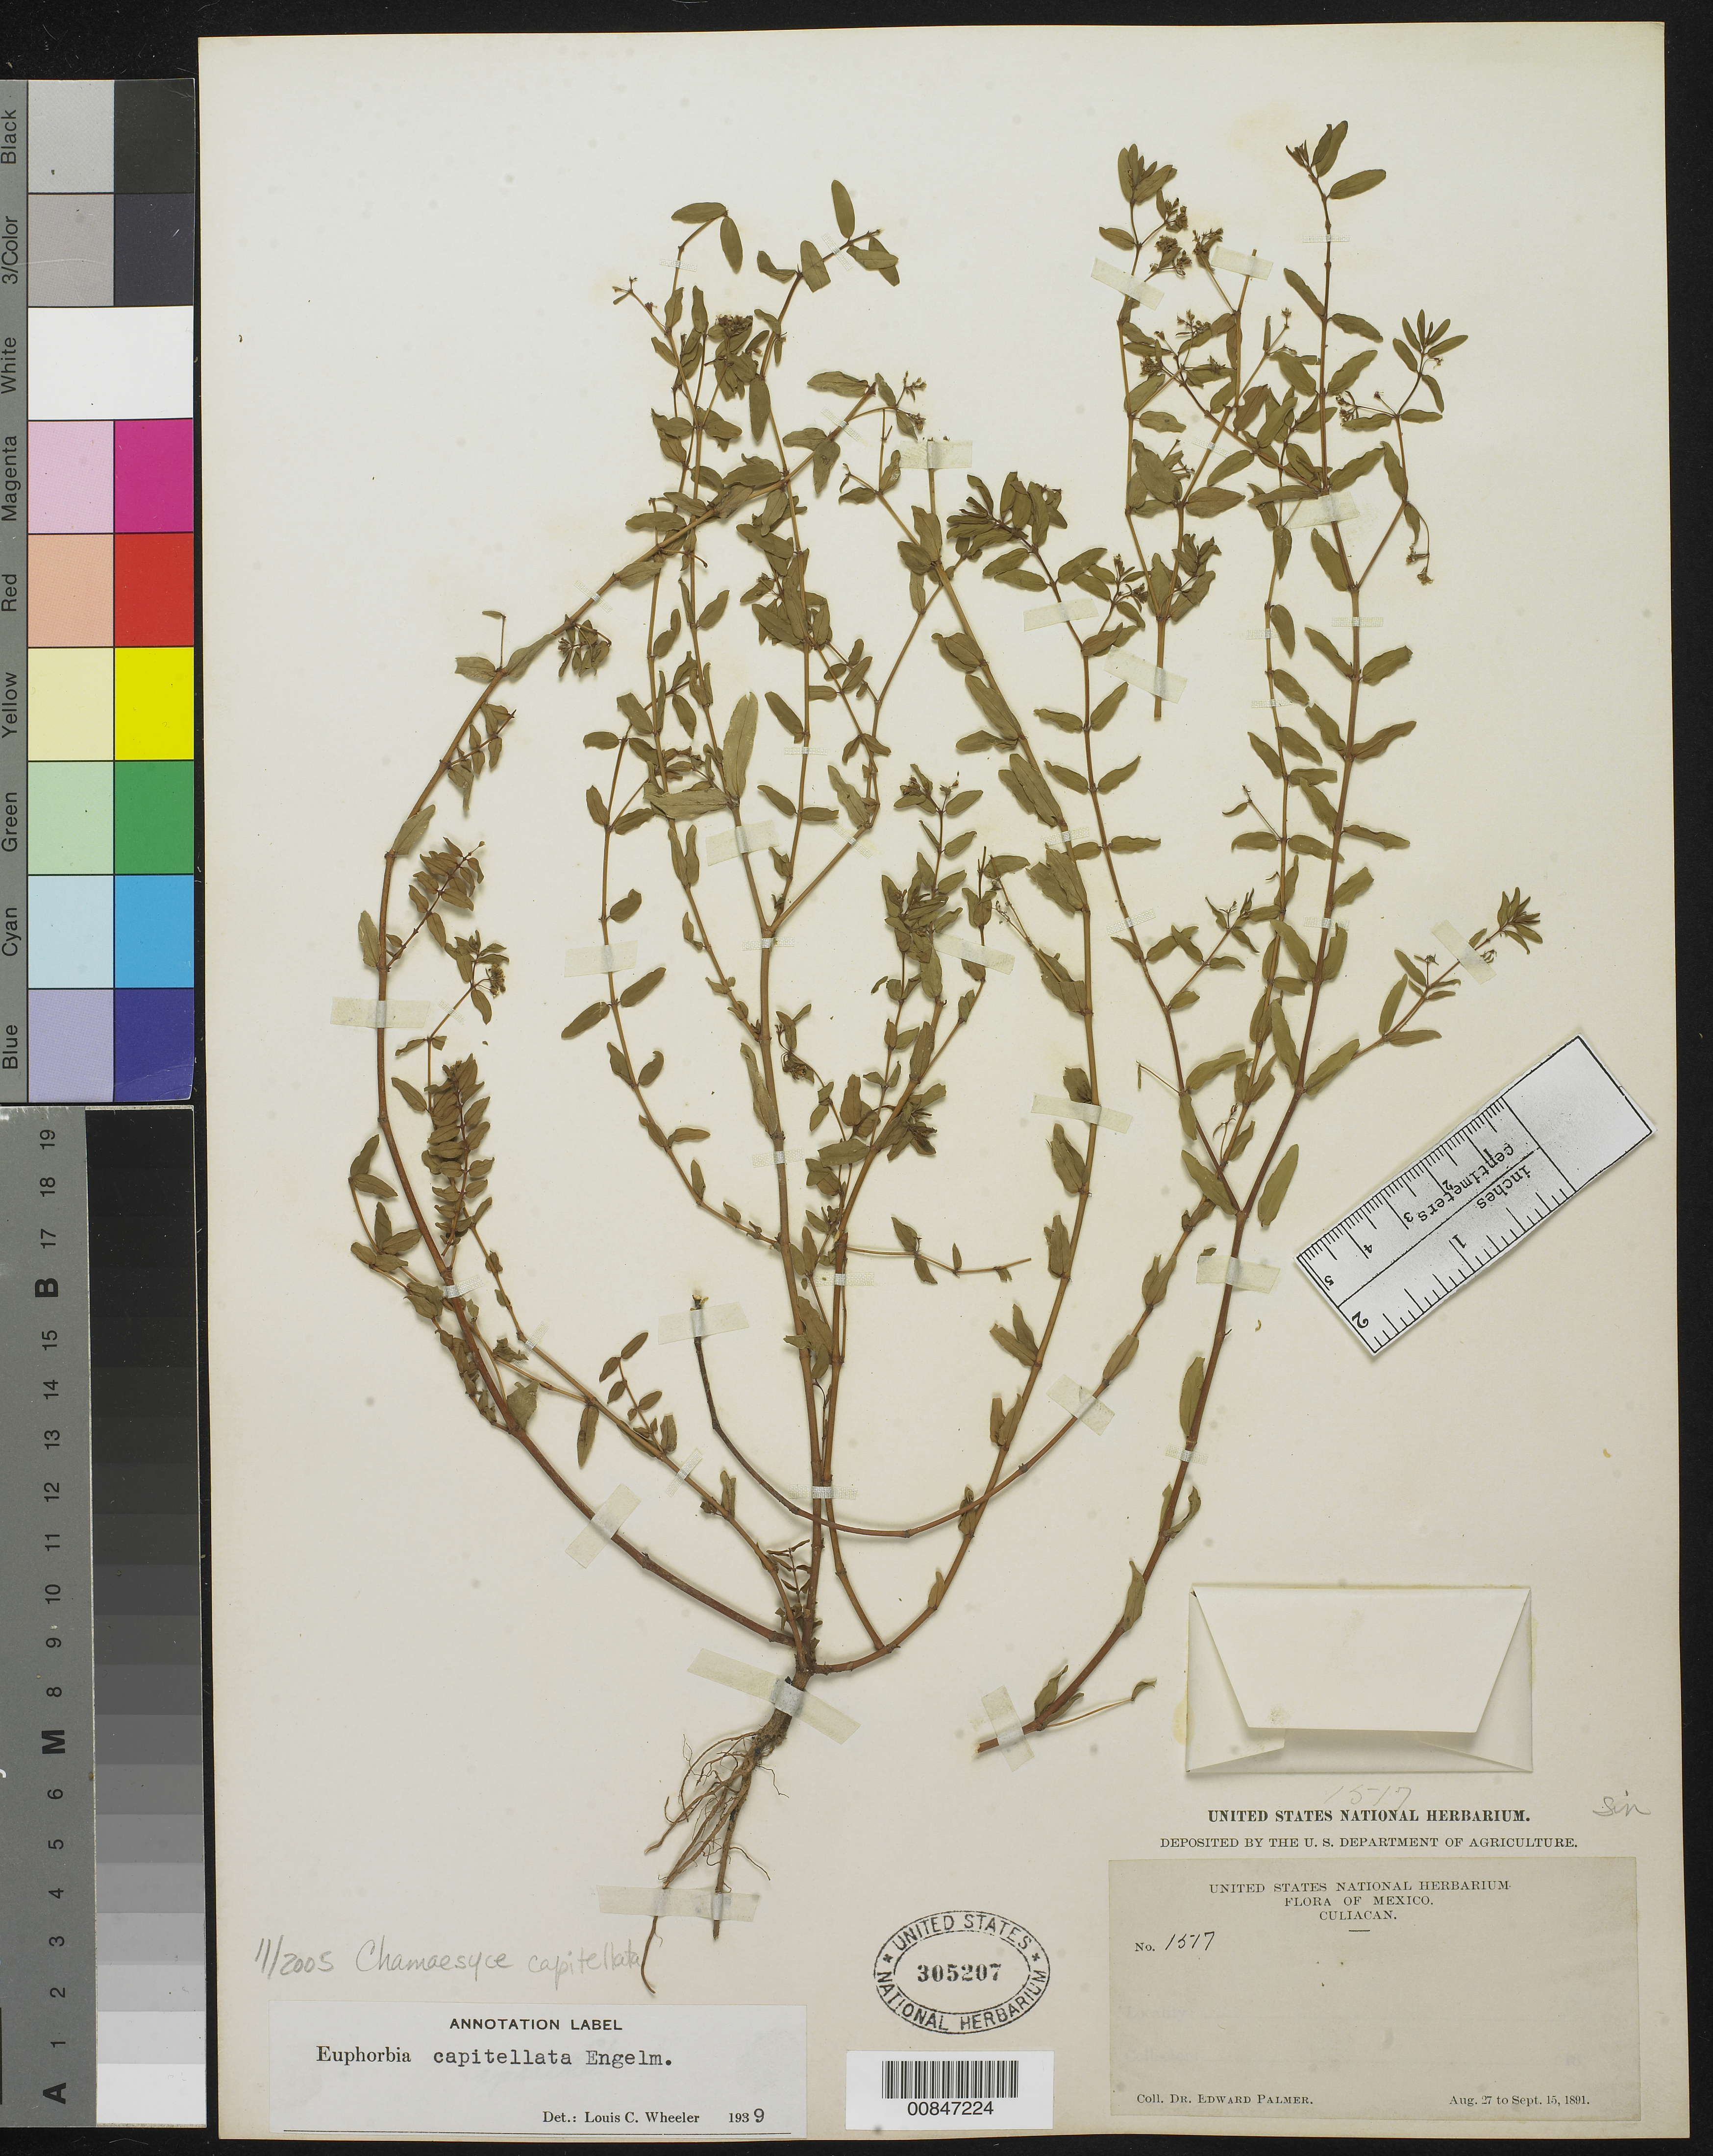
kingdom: Plantae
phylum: Tracheophyta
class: Magnoliopsida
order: Malpighiales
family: Euphorbiaceae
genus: Euphorbia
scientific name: Euphorbia capitellata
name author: Engelm. in Emory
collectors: E. Palmer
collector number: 1517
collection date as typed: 27 Aug 1891 to 15 Sep 1891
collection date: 1891-08-27/1891-09-15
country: Mexico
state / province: Sinaloa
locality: Culiacan, Sinaloa.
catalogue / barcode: US 305207